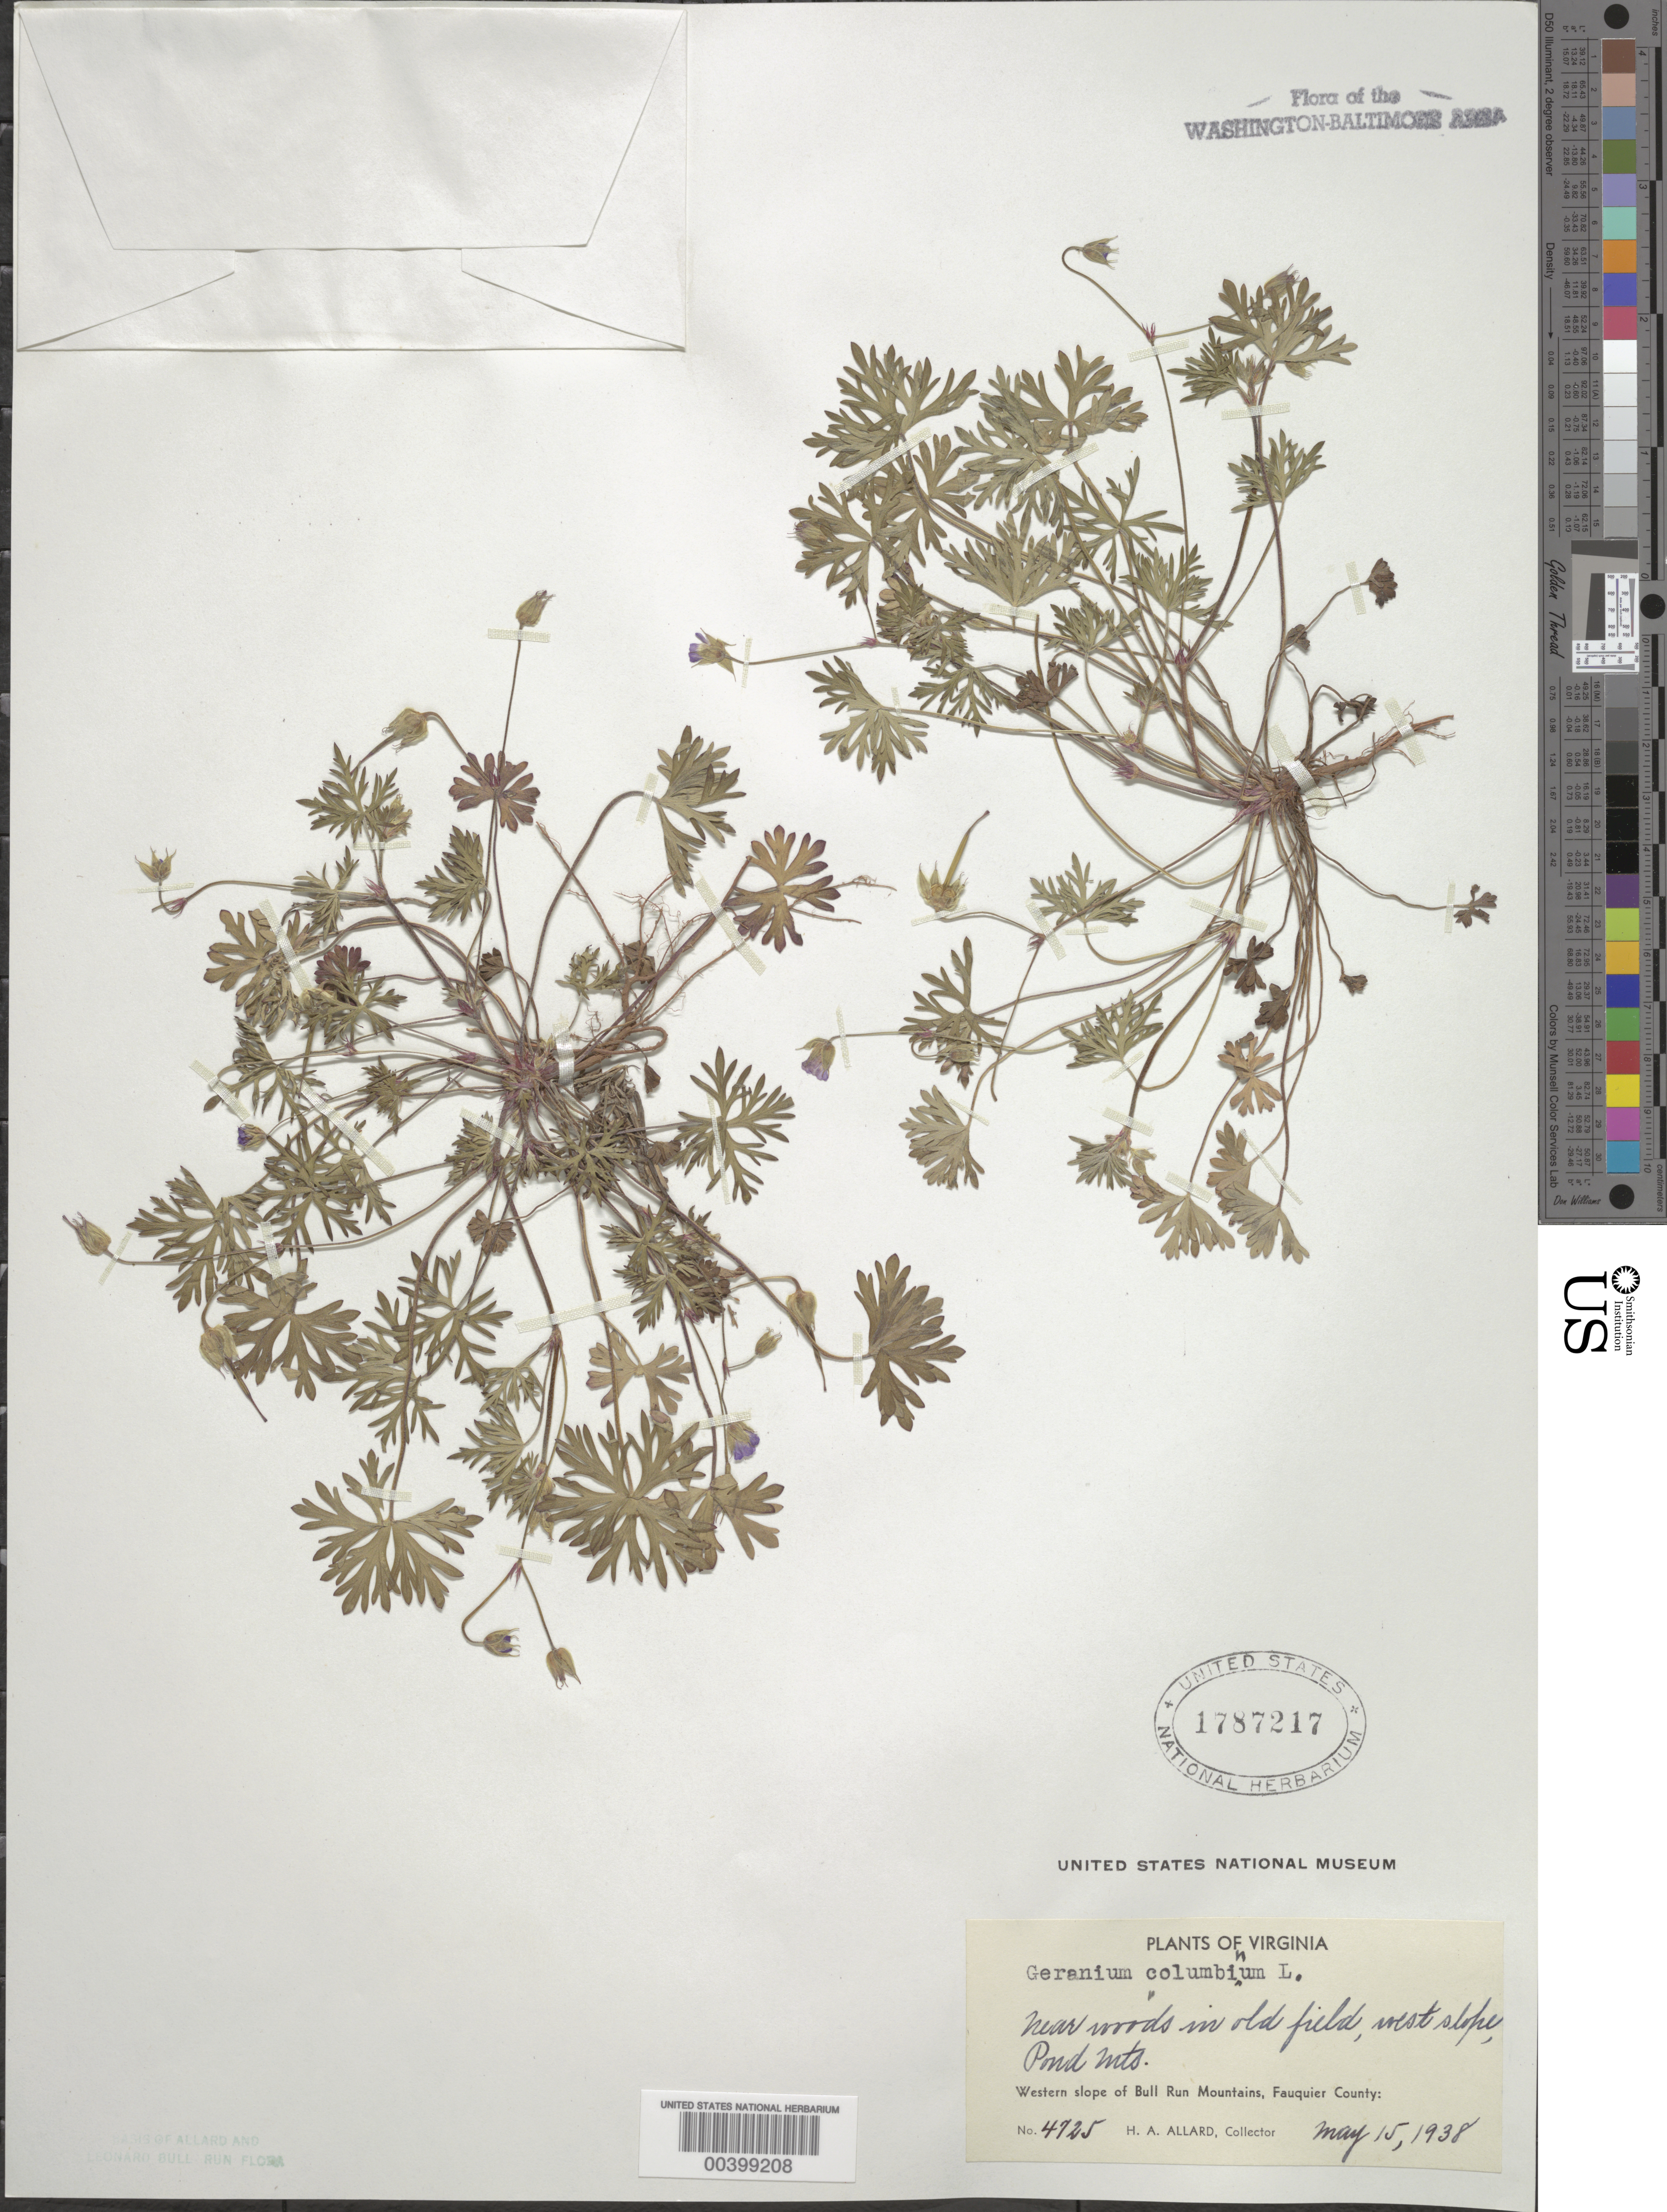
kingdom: Plantae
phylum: Tracheophyta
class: Magnoliopsida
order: Geraniales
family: Geraniaceae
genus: Geranium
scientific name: Geranium columbinum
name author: L.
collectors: H. A. Allard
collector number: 4725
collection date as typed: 15 May 1938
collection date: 1938-05-15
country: United States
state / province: Virginia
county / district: Fauquier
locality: Pond Mountains, south of Thorofare Gap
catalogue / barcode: US 1787217